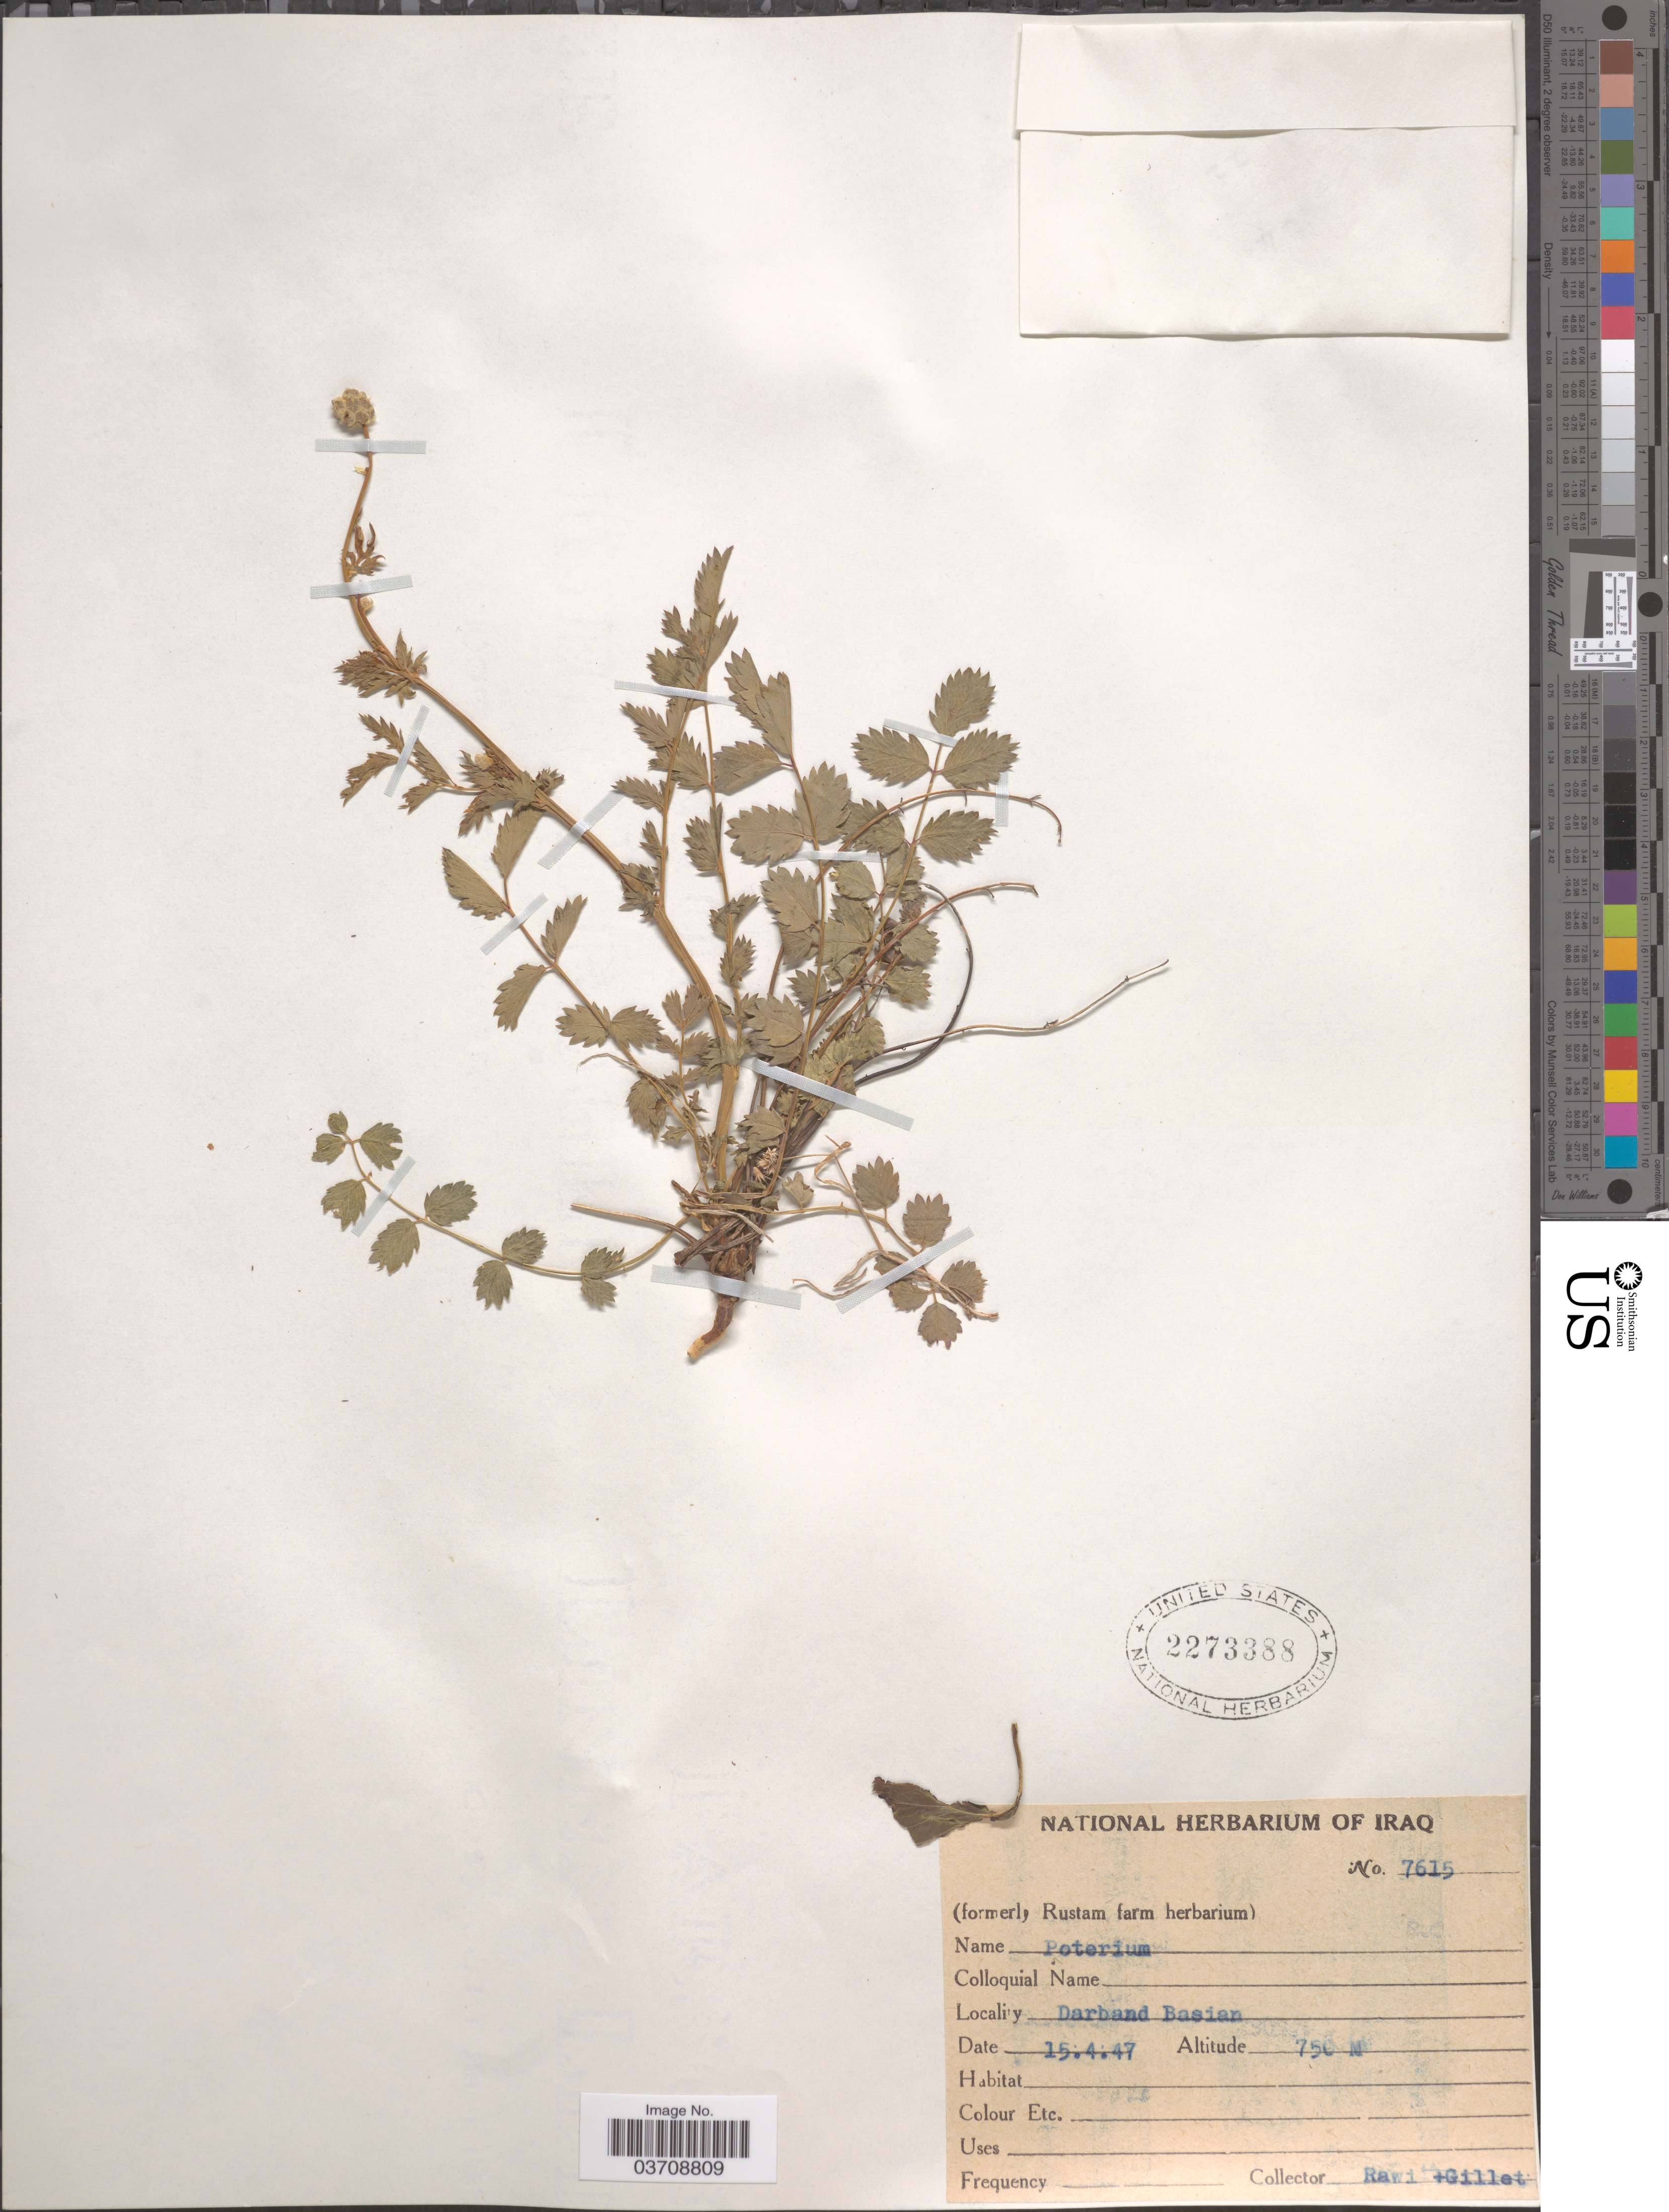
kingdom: Plantae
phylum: Tracheophyta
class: Magnoliopsida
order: Rosales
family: Rosaceae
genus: Sanguisorba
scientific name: Sanguisorba sp.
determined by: Strong, Mark T., (BOT), Smithsonian Institution - National Museum of Natural History (UNITED STATES)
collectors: -. Rawi & Gillet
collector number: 7615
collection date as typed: Transcribed d/m/y: 15/4/47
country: Iraq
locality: Darband Basian.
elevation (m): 750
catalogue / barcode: US 2273388